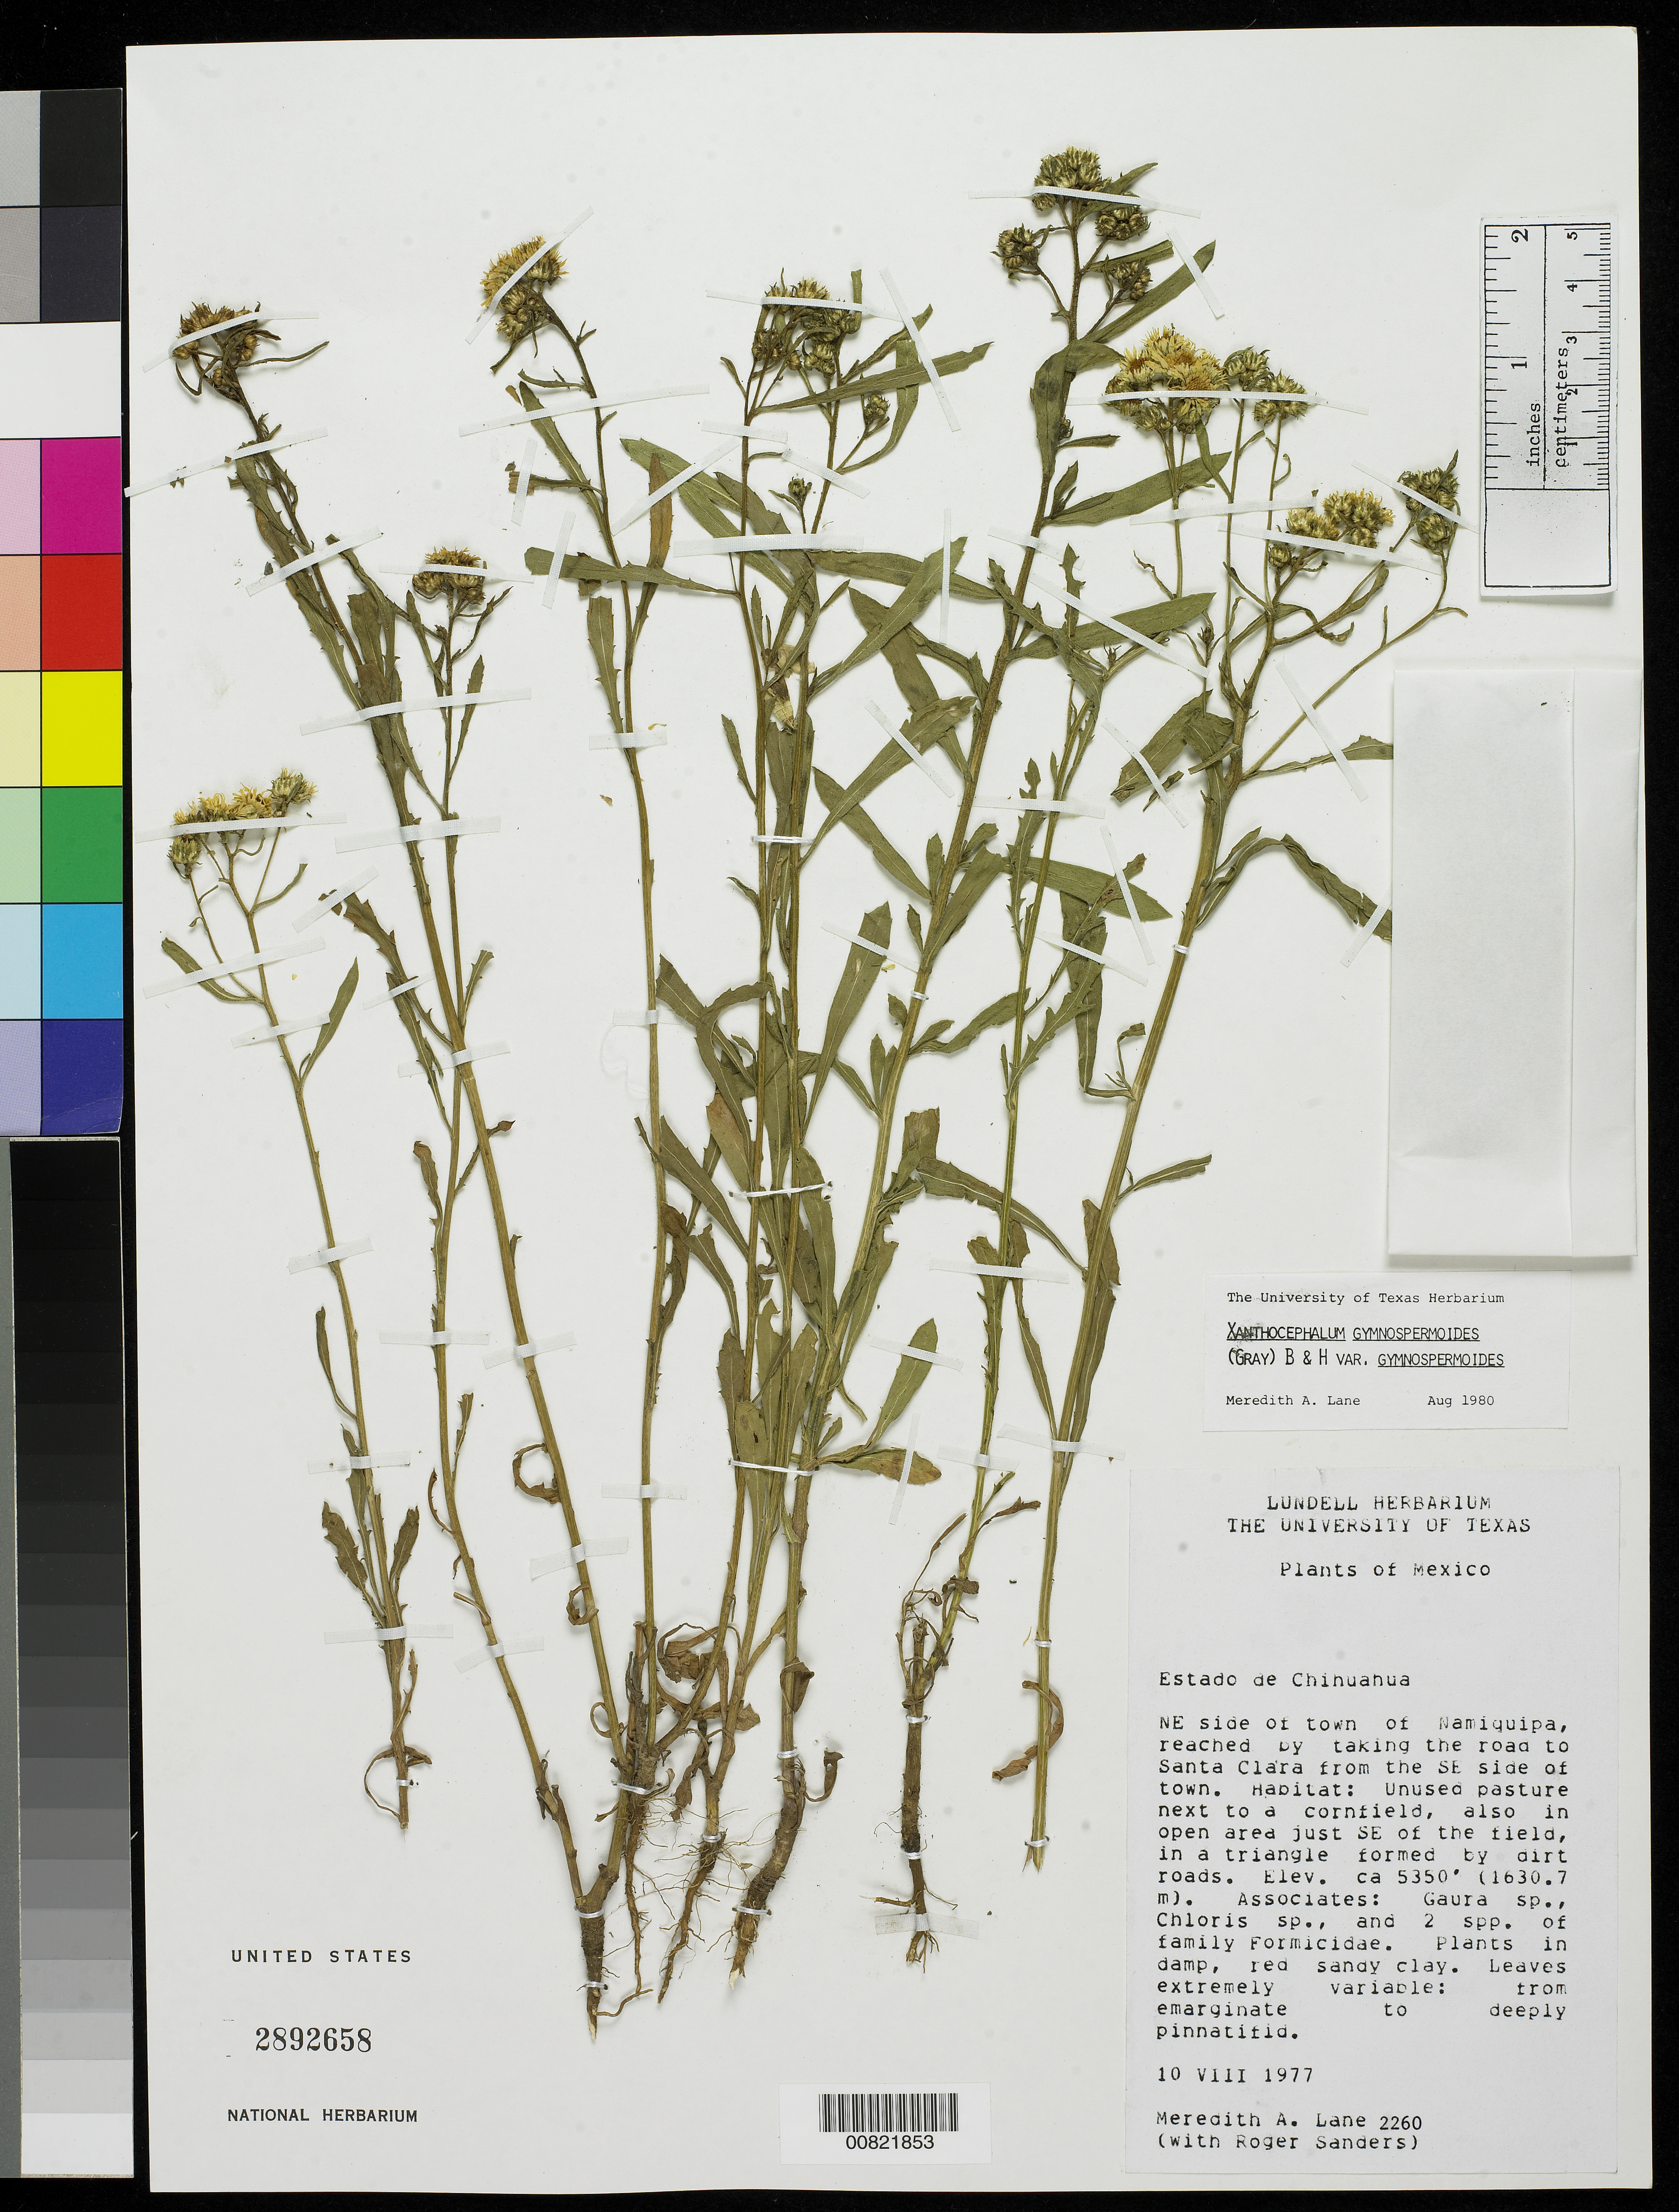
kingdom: Plantae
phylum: Tracheophyta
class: Magnoliopsida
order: Asterales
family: Asteraceae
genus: Xanthocephalum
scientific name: Xanthocephalum gymnospermoides var. gymnospermoides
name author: (A. Gray) Benth. & Hook. f.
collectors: M. A. Lane & R. Sanders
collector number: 2260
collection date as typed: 10 Aug 1977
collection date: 1977-08-10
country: Mexico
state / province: Chihuahua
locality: NE side of town of Namiquipa, Chihuahua, reached by taking the road to Santa Clara from the SE side of town.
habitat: Unused pasture next to cornfield & in open area just SE of the field in a triangle formed by dirt roads. Damp, red sandy clay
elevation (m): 1631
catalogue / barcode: US 2892658